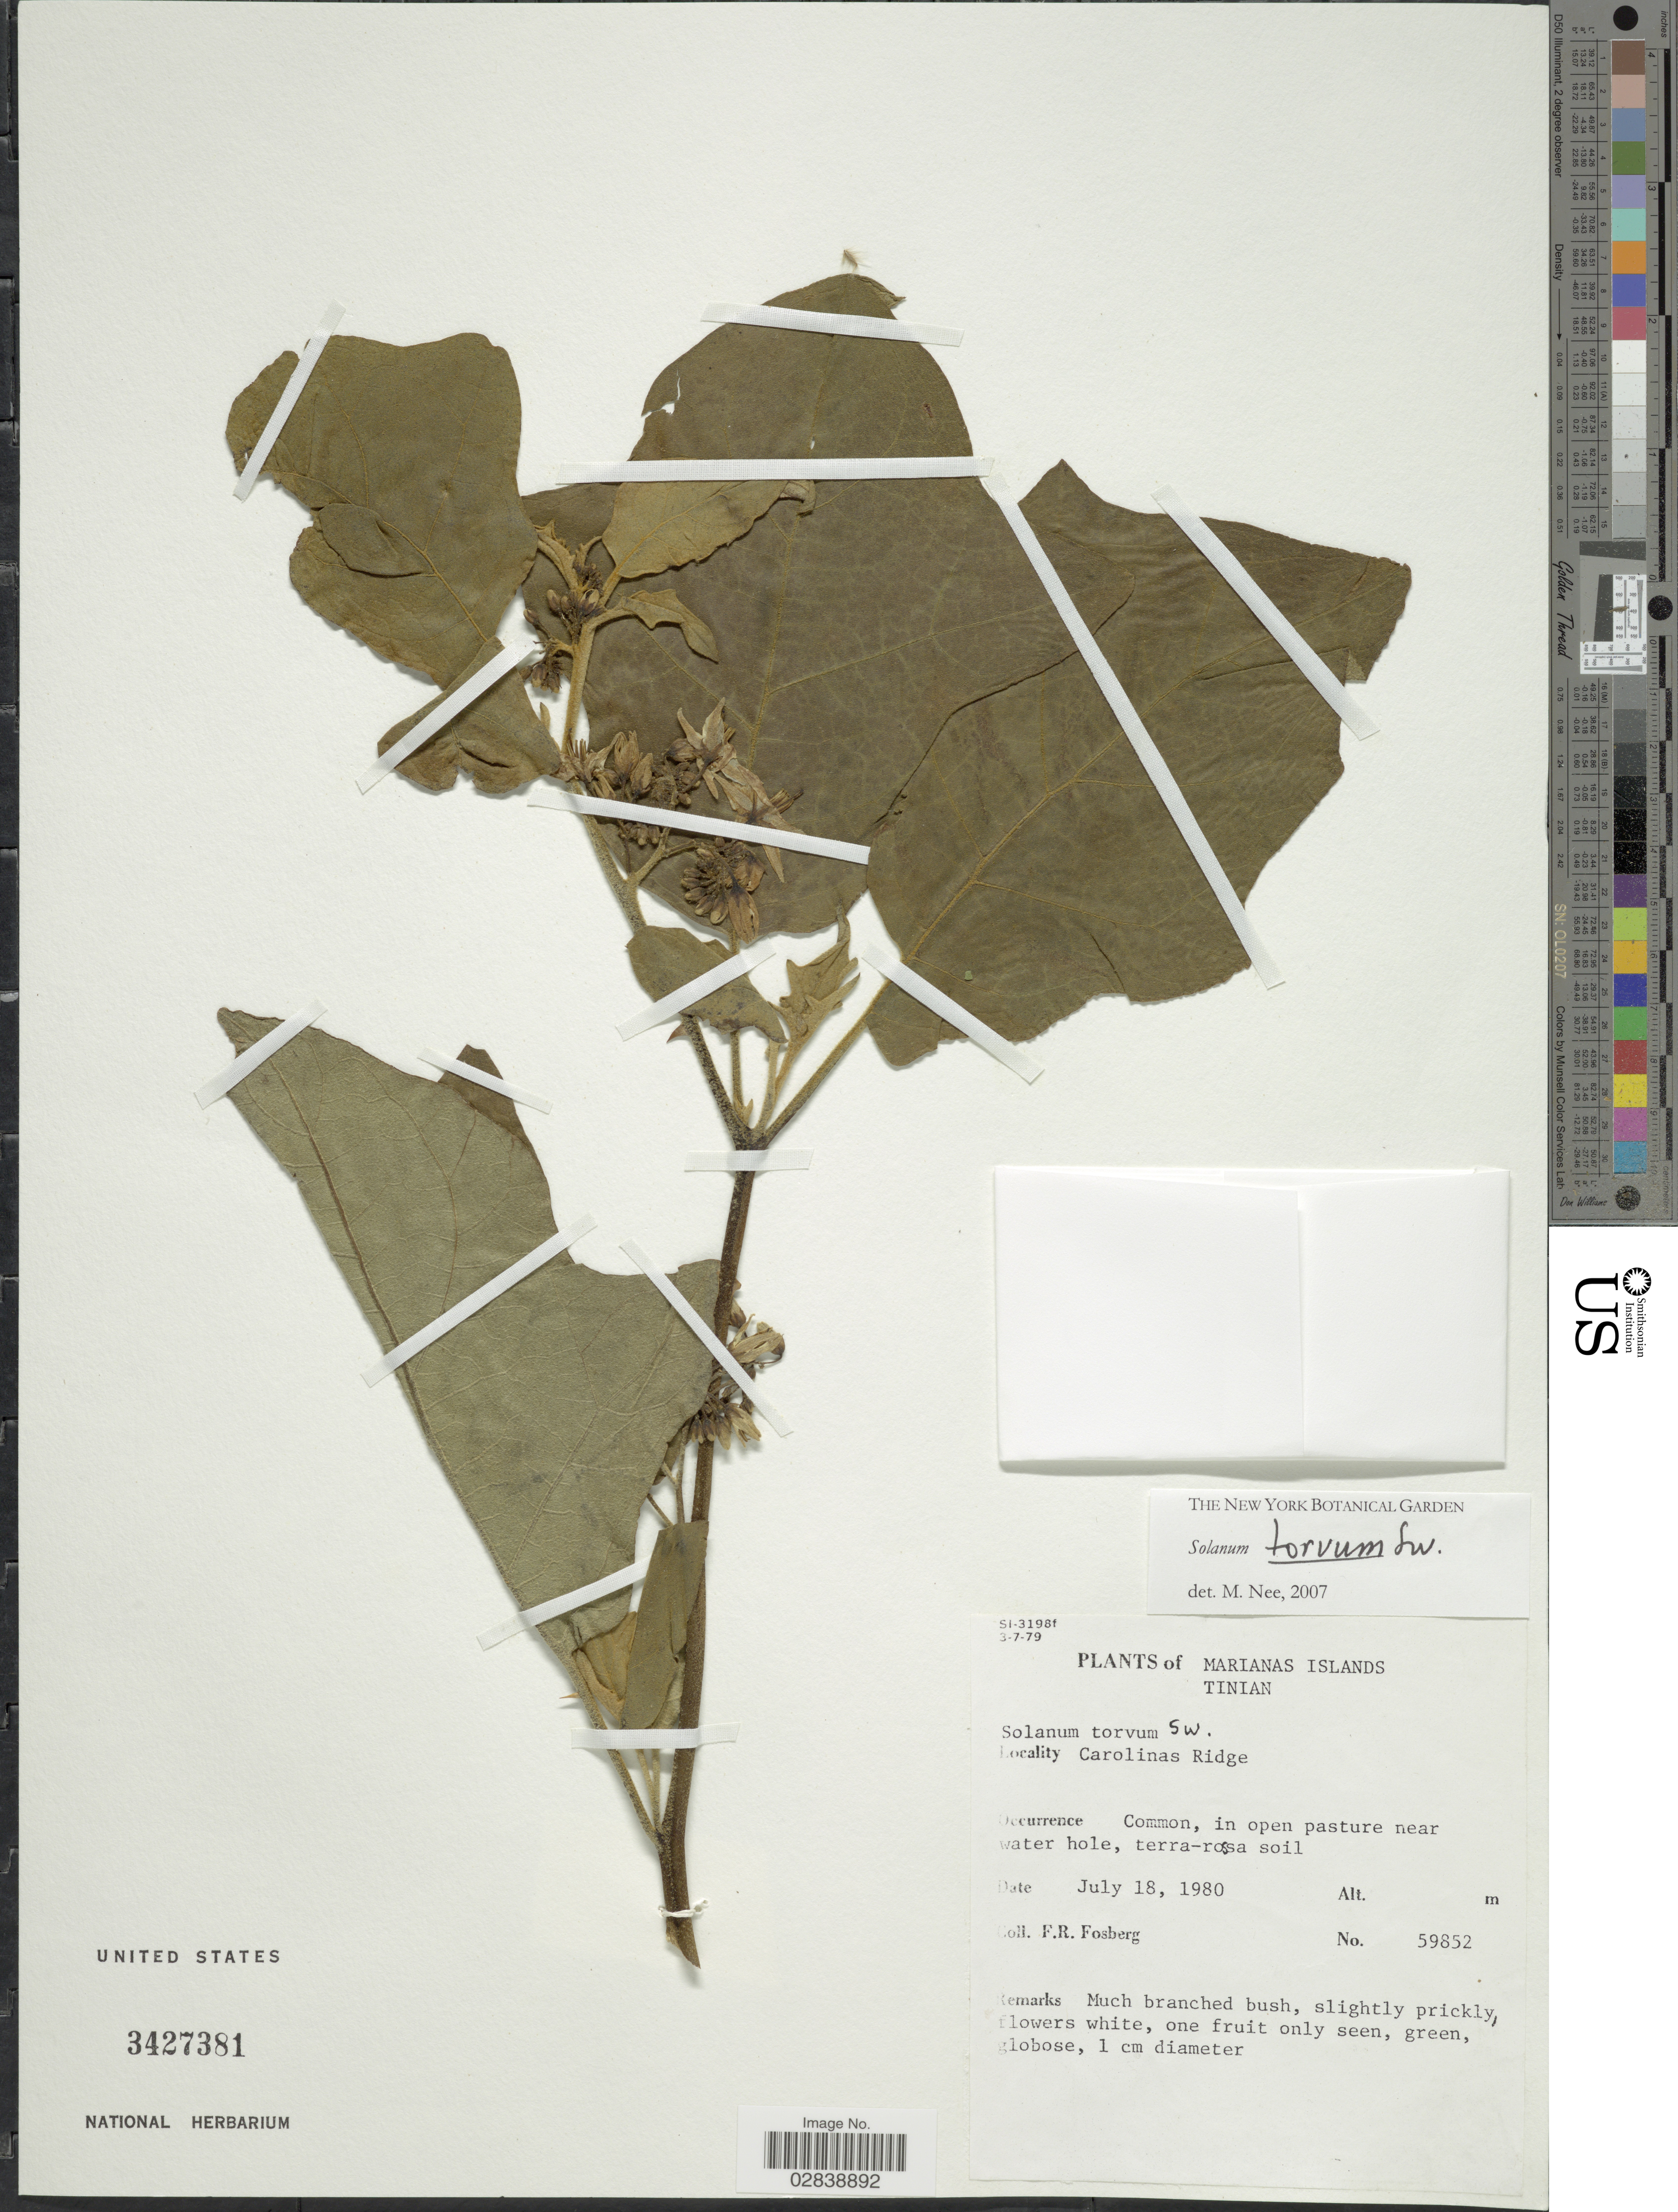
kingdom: Plantae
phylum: Tracheophyta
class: Magnoliopsida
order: Solanales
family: Solanaceae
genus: Solanum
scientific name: Solanum torvum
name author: Sw.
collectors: F. R. Fosberg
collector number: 59852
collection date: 1980-07-18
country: Northern Mariana Islands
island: Tinian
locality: Tinian. Carolinas Ridge.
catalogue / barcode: US 3427381